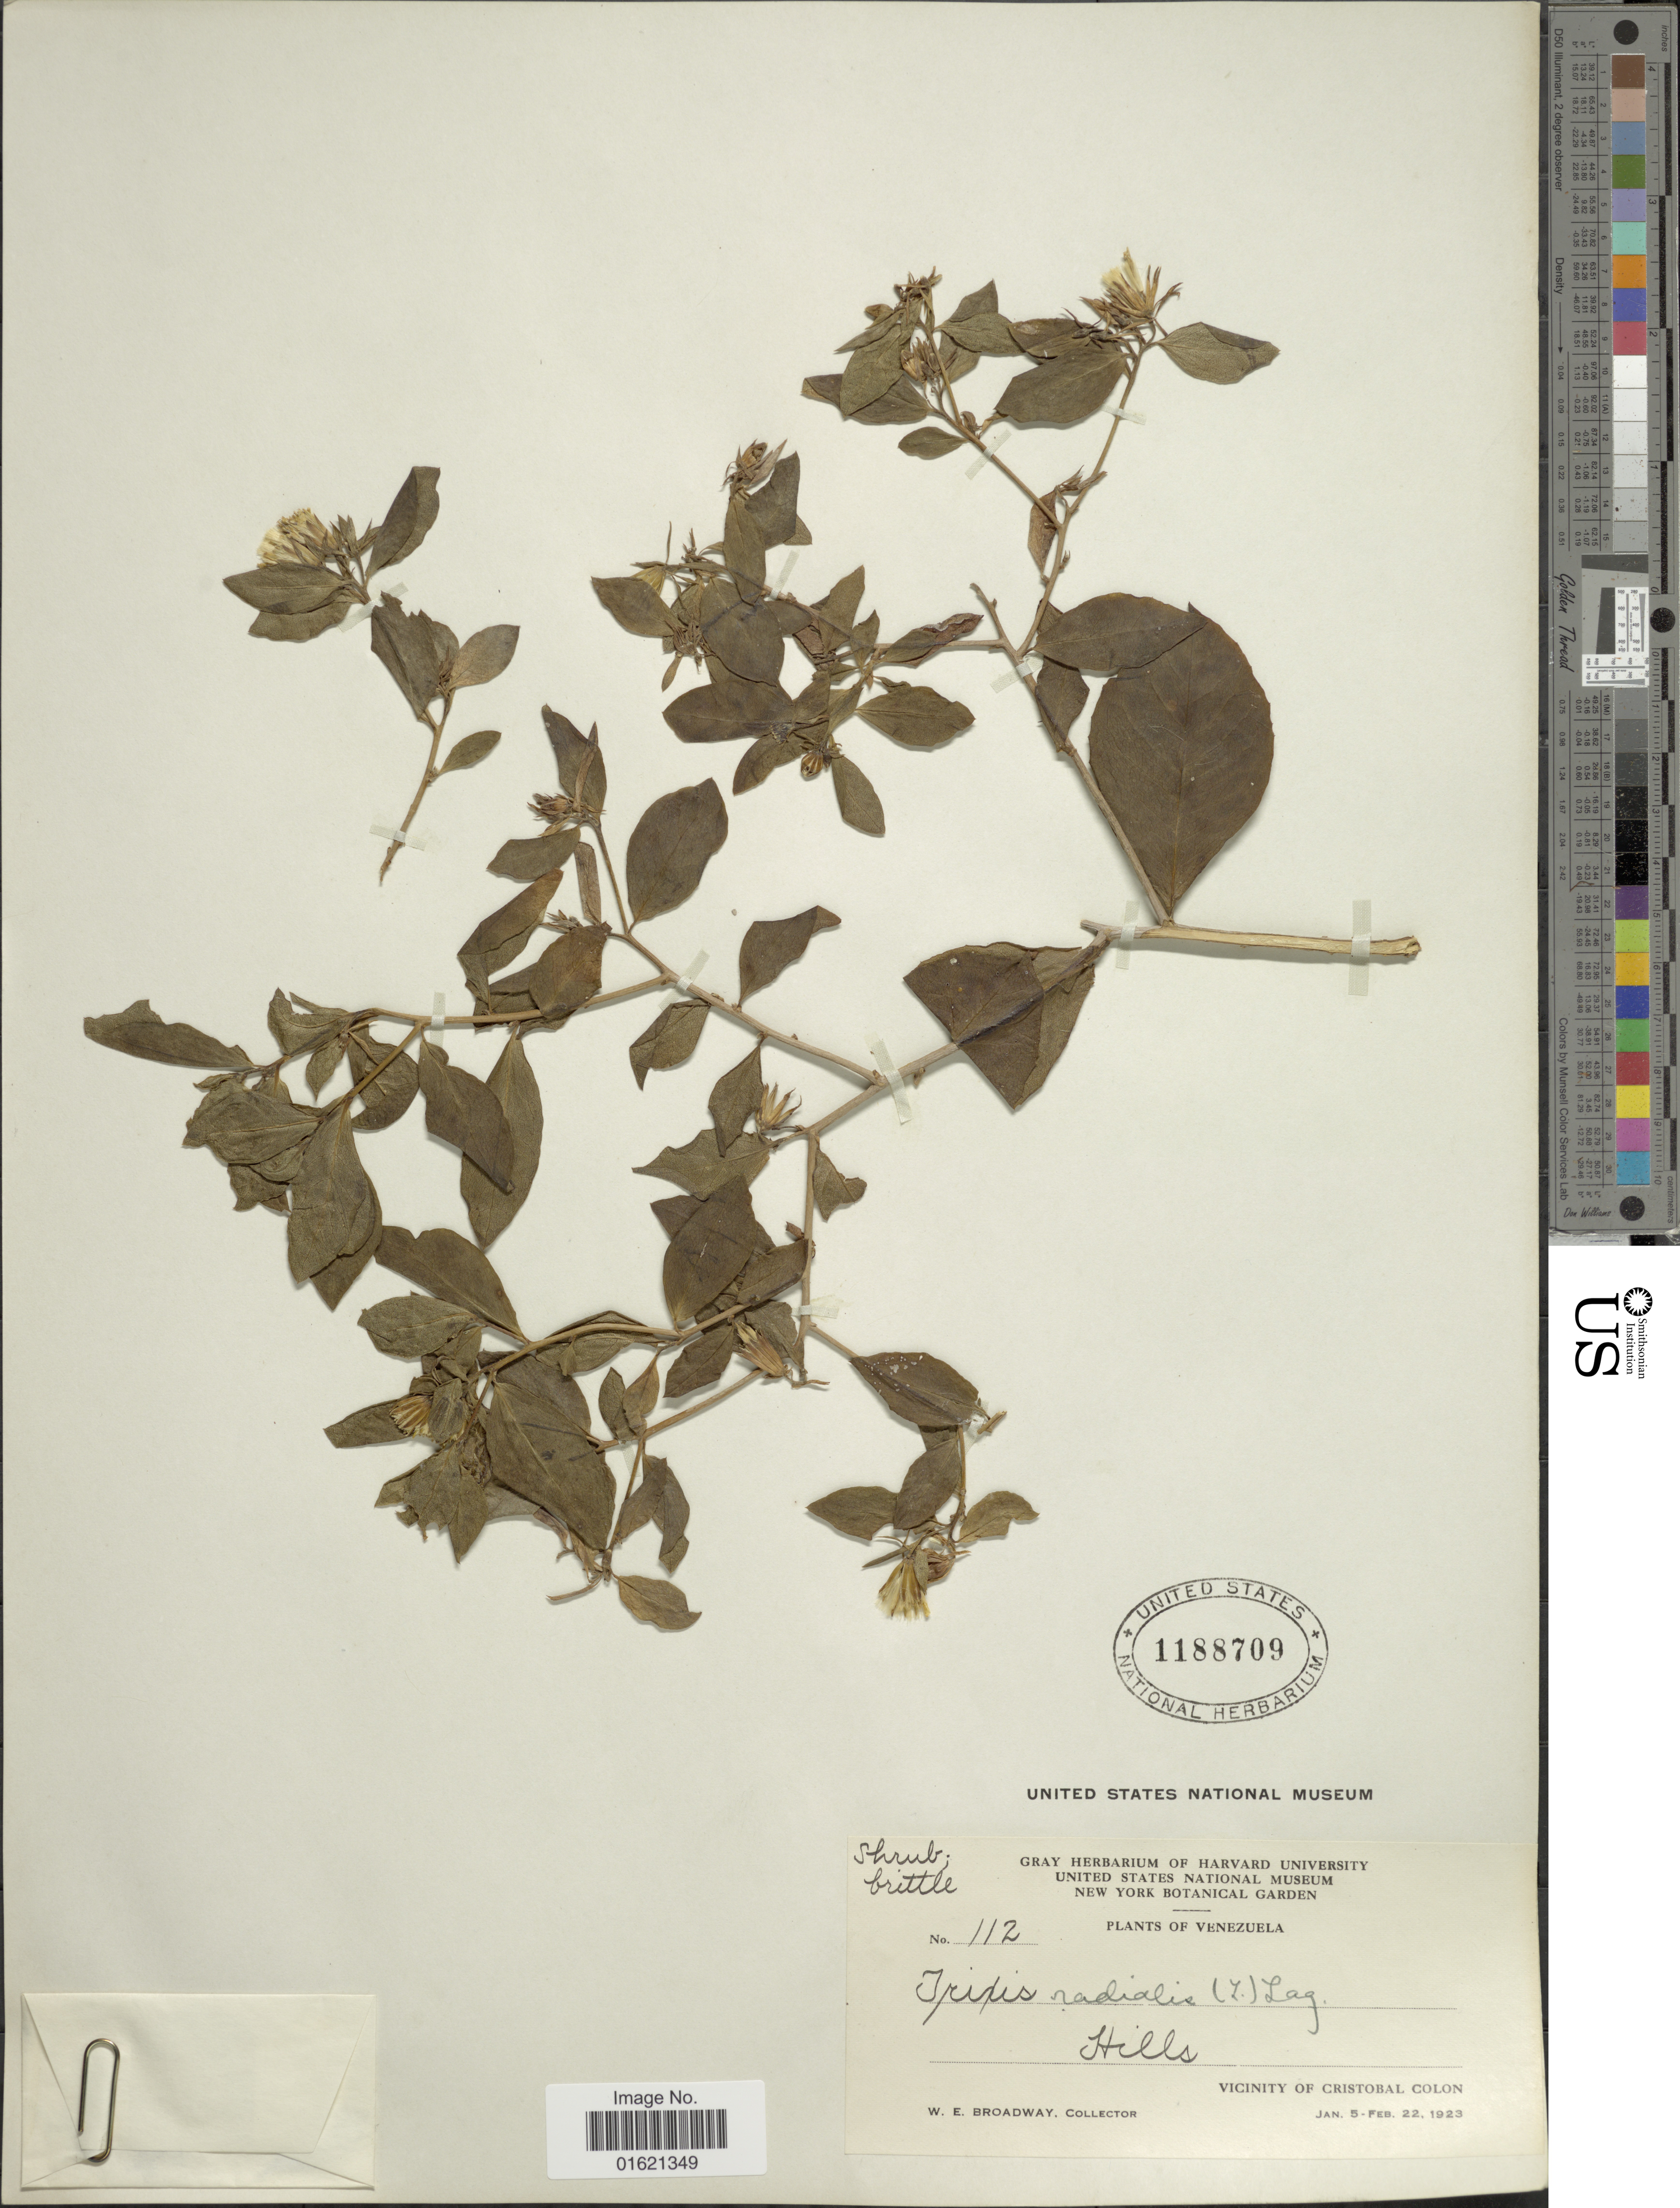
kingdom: Plantae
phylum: Tracheophyta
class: Magnoliopsida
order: Asterales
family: Asteraceae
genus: Trixis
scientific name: Trixis inula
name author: Crantz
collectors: W. E. Broadway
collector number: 112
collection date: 1923-01-05/1923-02-22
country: Venezuela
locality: Vicinity of Cristobal Colon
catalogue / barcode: US 1188709